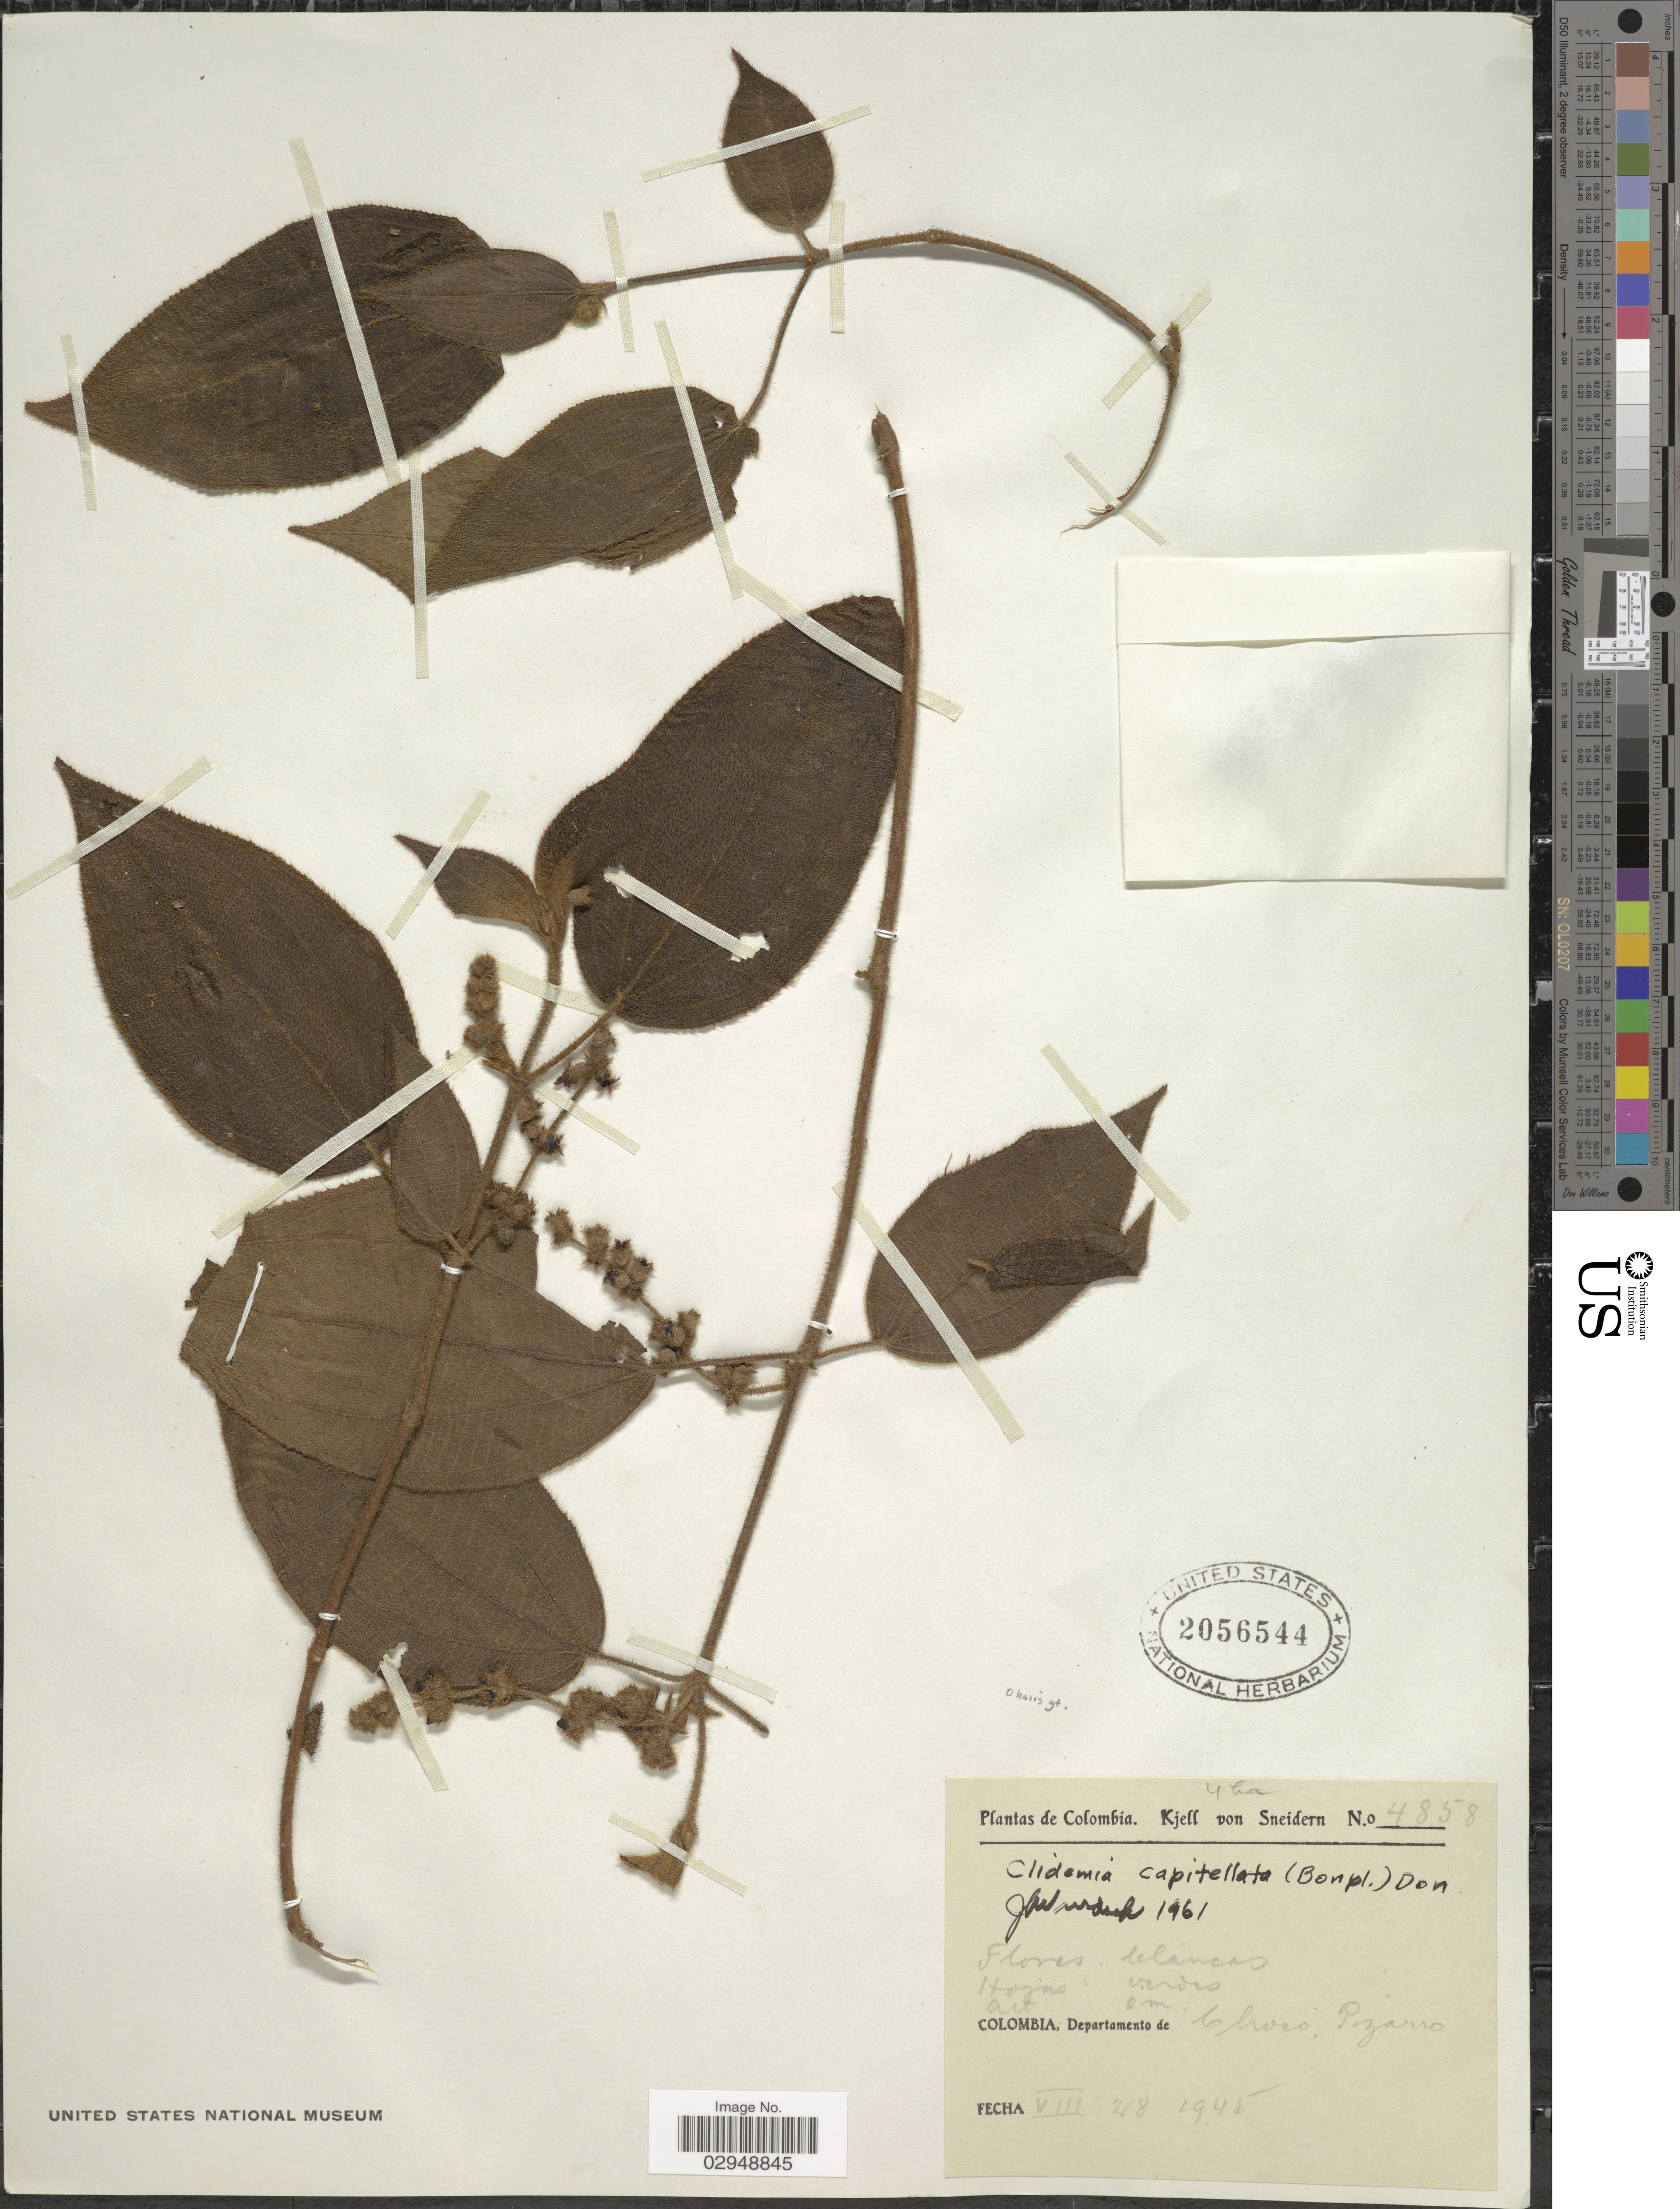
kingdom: Plantae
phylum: Tracheophyta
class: Magnoliopsida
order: Myrtales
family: Melastomataceae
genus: Clidemia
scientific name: Clidemia capitellata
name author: (Bonpl.) D. Don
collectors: K. von Sneidern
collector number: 4858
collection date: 1945-08-28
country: Colombia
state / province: Chocó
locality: Departamento de Choco, Pozarro.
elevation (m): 0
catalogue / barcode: US 2056544